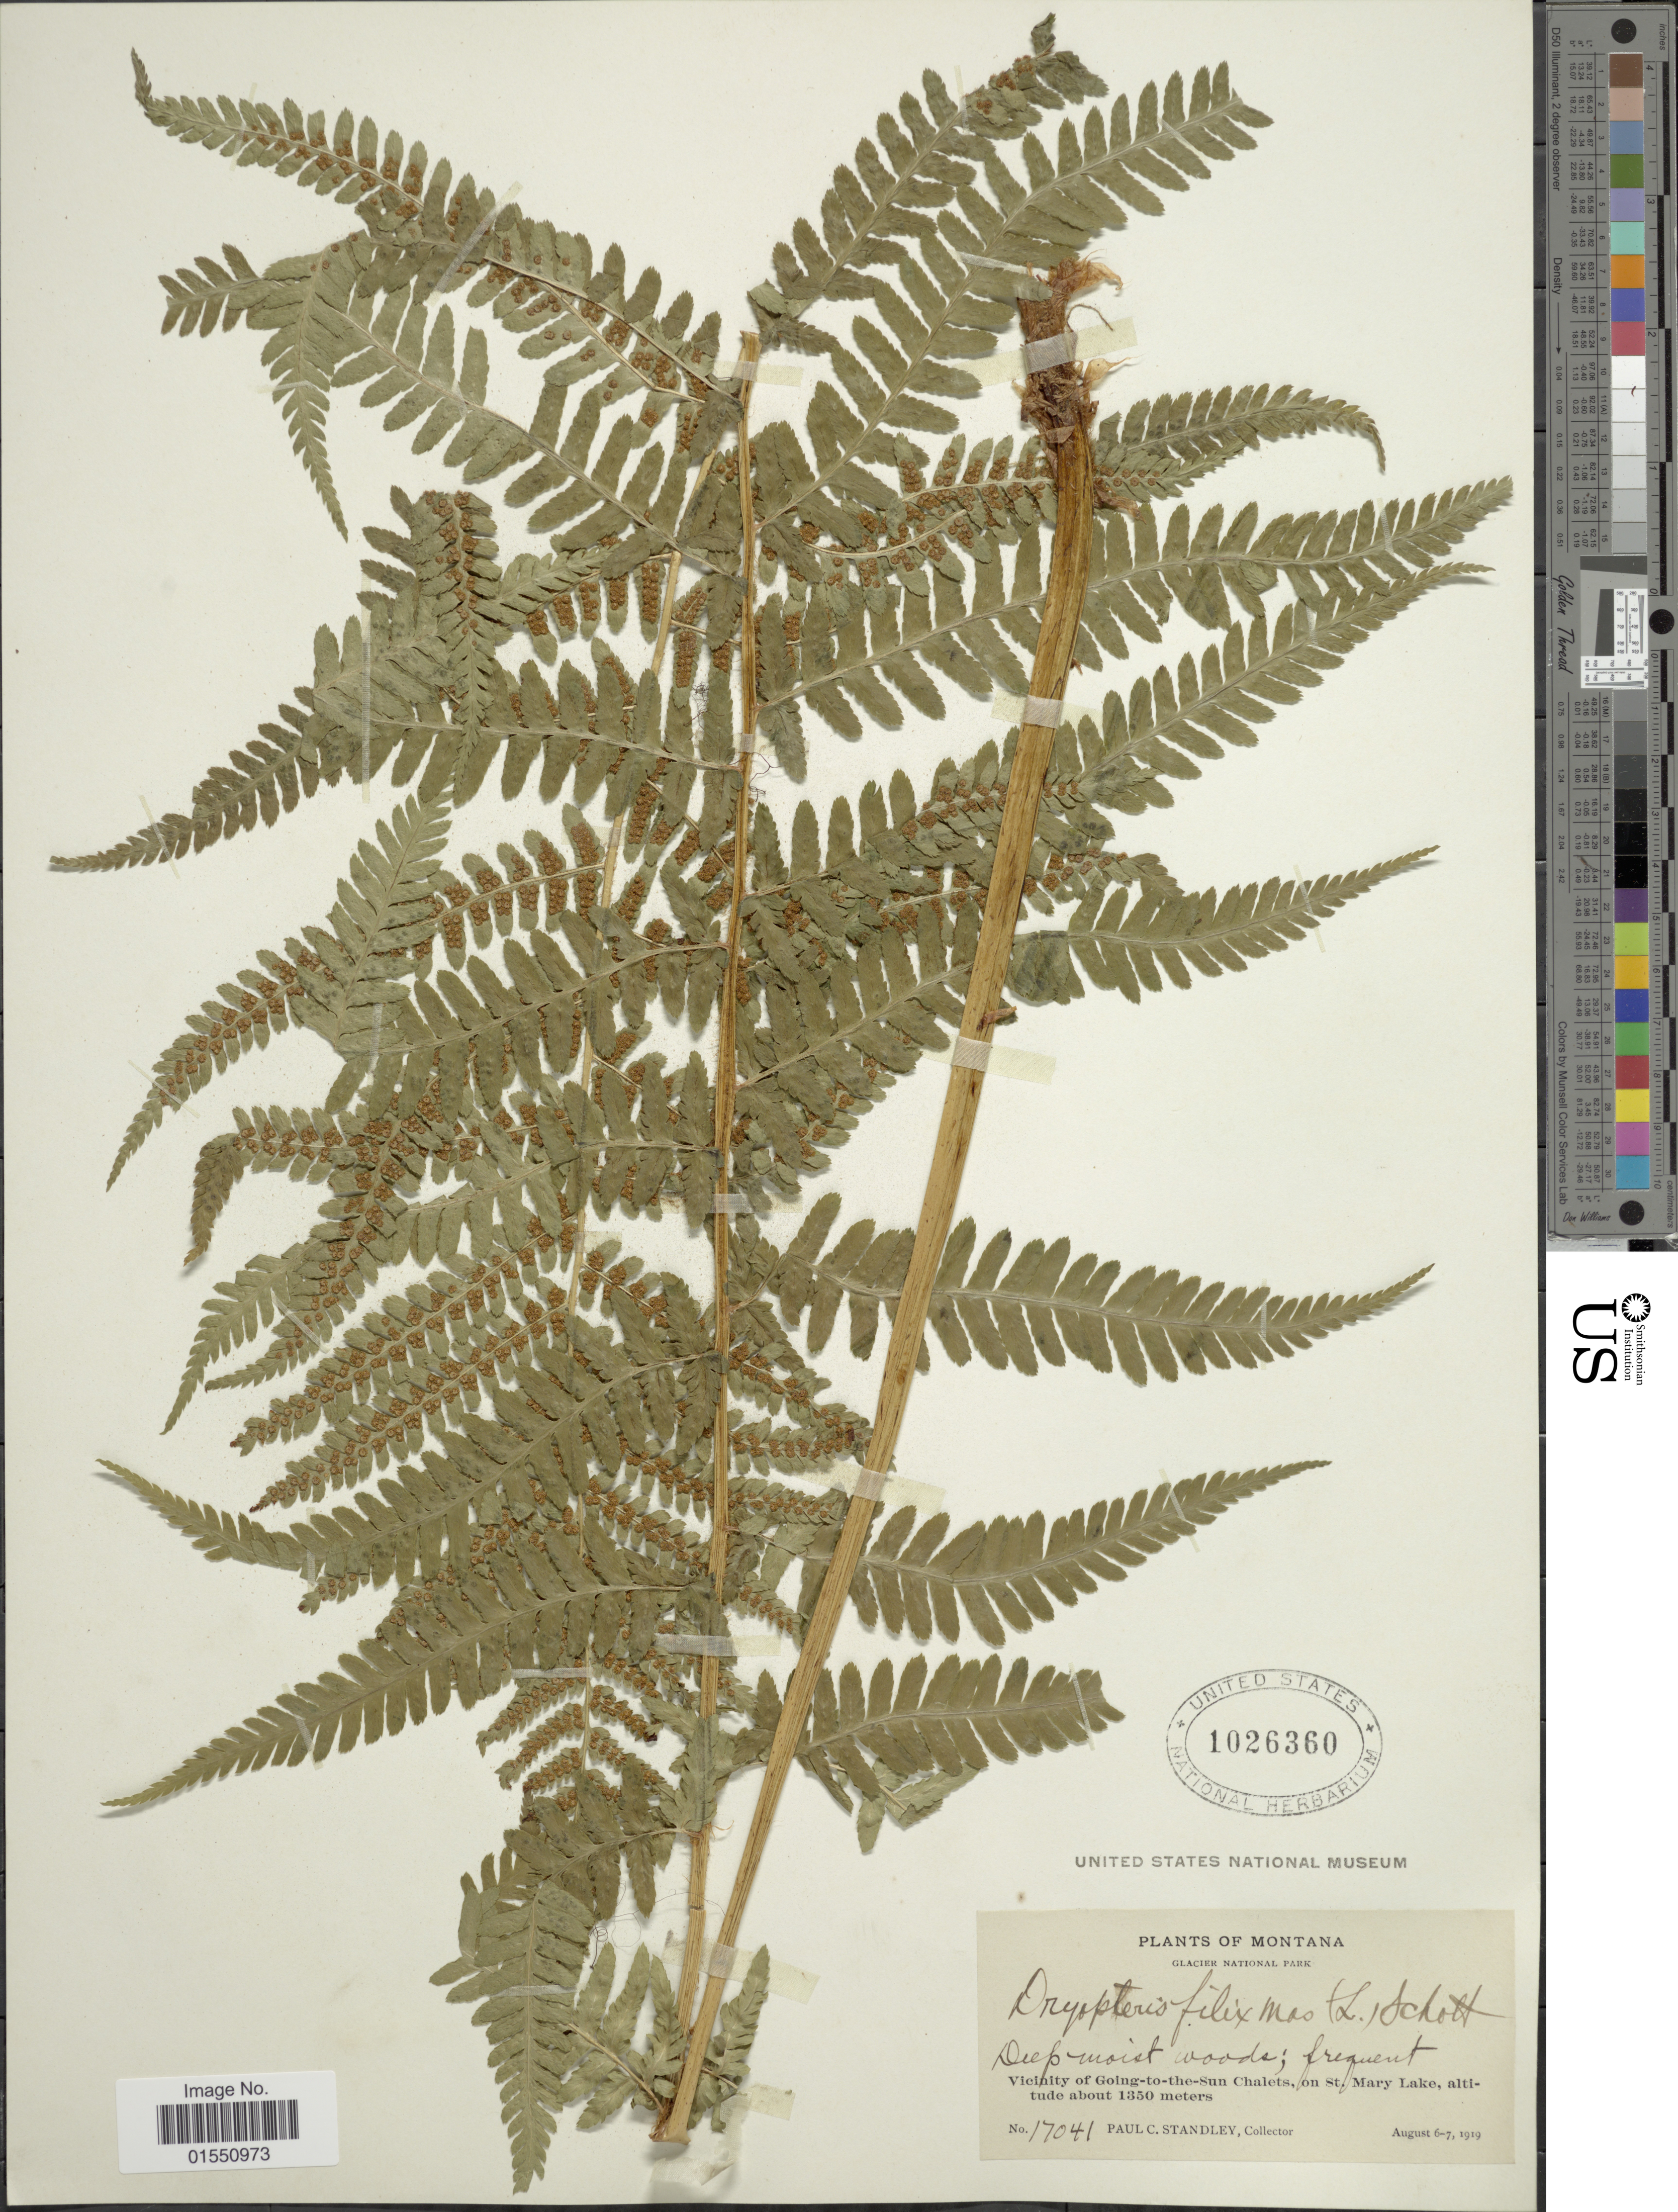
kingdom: Plantae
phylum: Tracheophyta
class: Polypodiopsida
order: Polypodiales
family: Dryopteridaceae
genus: Dryopteris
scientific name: Dryopteris filix-mas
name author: (L.) Schott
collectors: P. C. Standley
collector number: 17041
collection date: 1919-08-06/1919-08-07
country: United States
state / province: Montana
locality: Glacier National Park. Vicinity of Going-to-the-Sun Chalets, on St. Mary Lake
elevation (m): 1350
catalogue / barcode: US 1026360